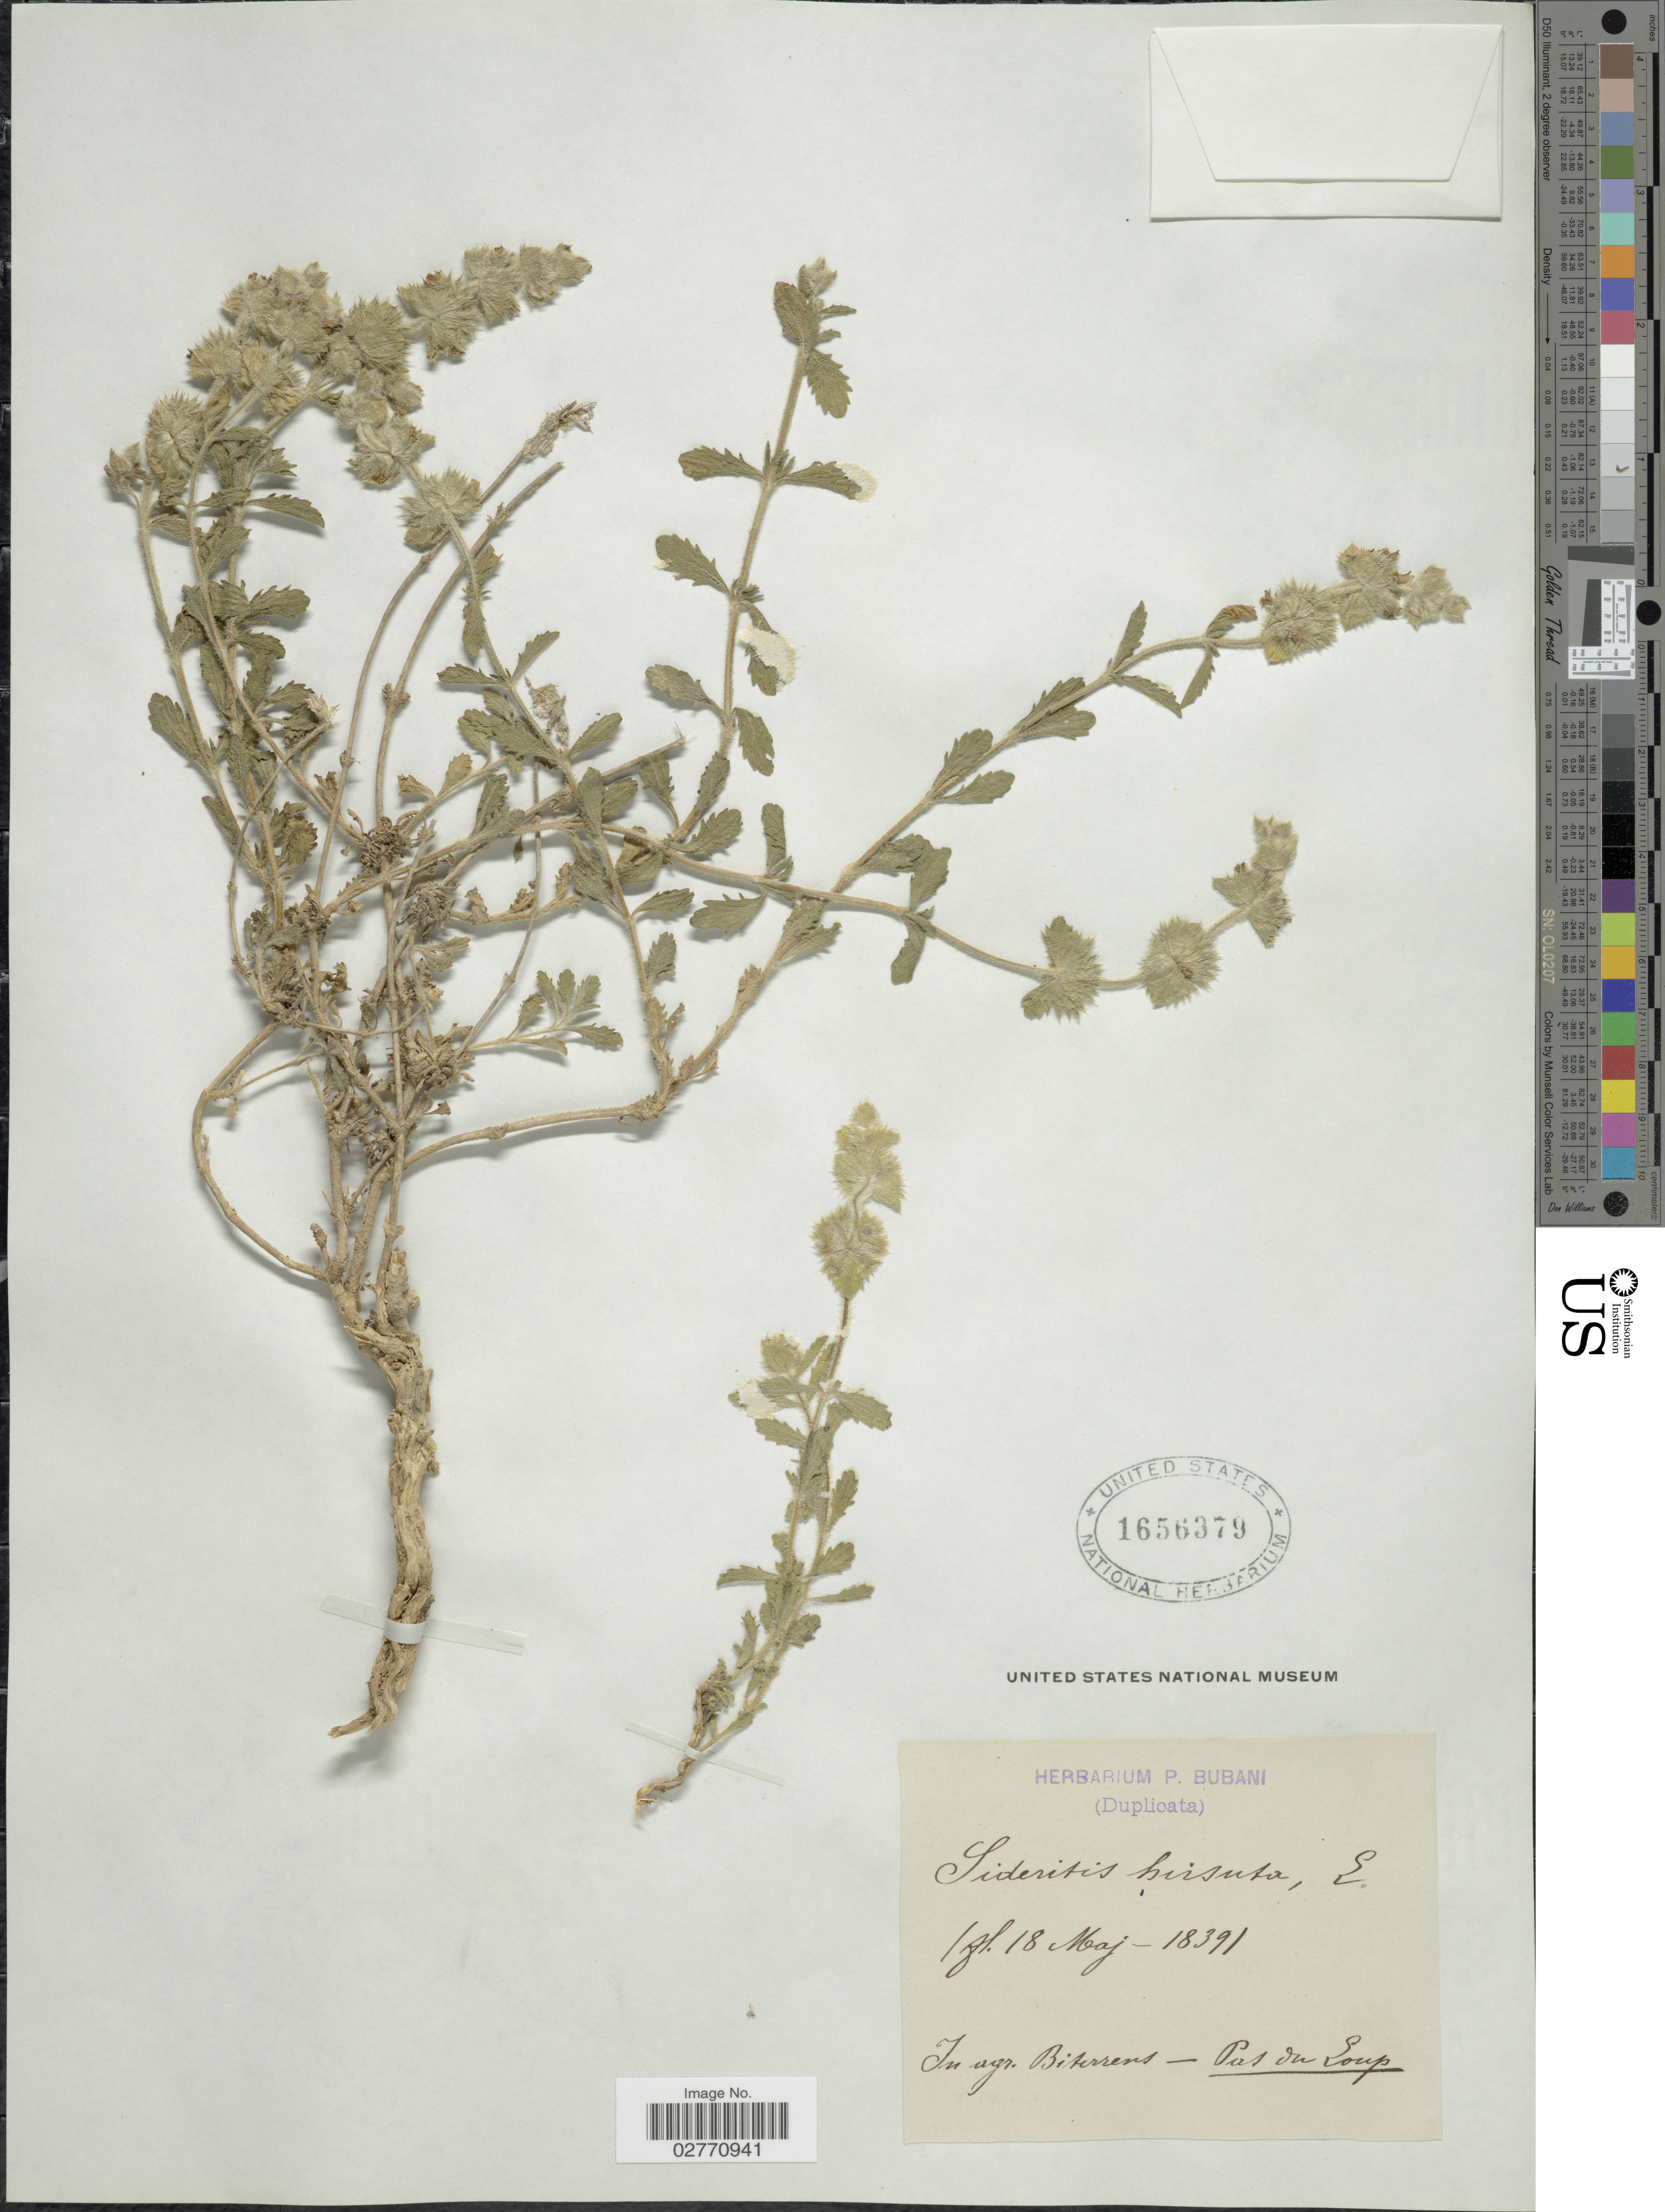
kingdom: Plantae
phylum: Tracheophyta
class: Magnoliopsida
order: Lamiales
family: Lamiaceae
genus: Sideritis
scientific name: Sideritis hirsuta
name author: L.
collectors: P. Bubani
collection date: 1839-05-18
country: France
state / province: Occitanie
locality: In agr. Biterrens - Pas de Coup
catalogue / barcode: US 1656379